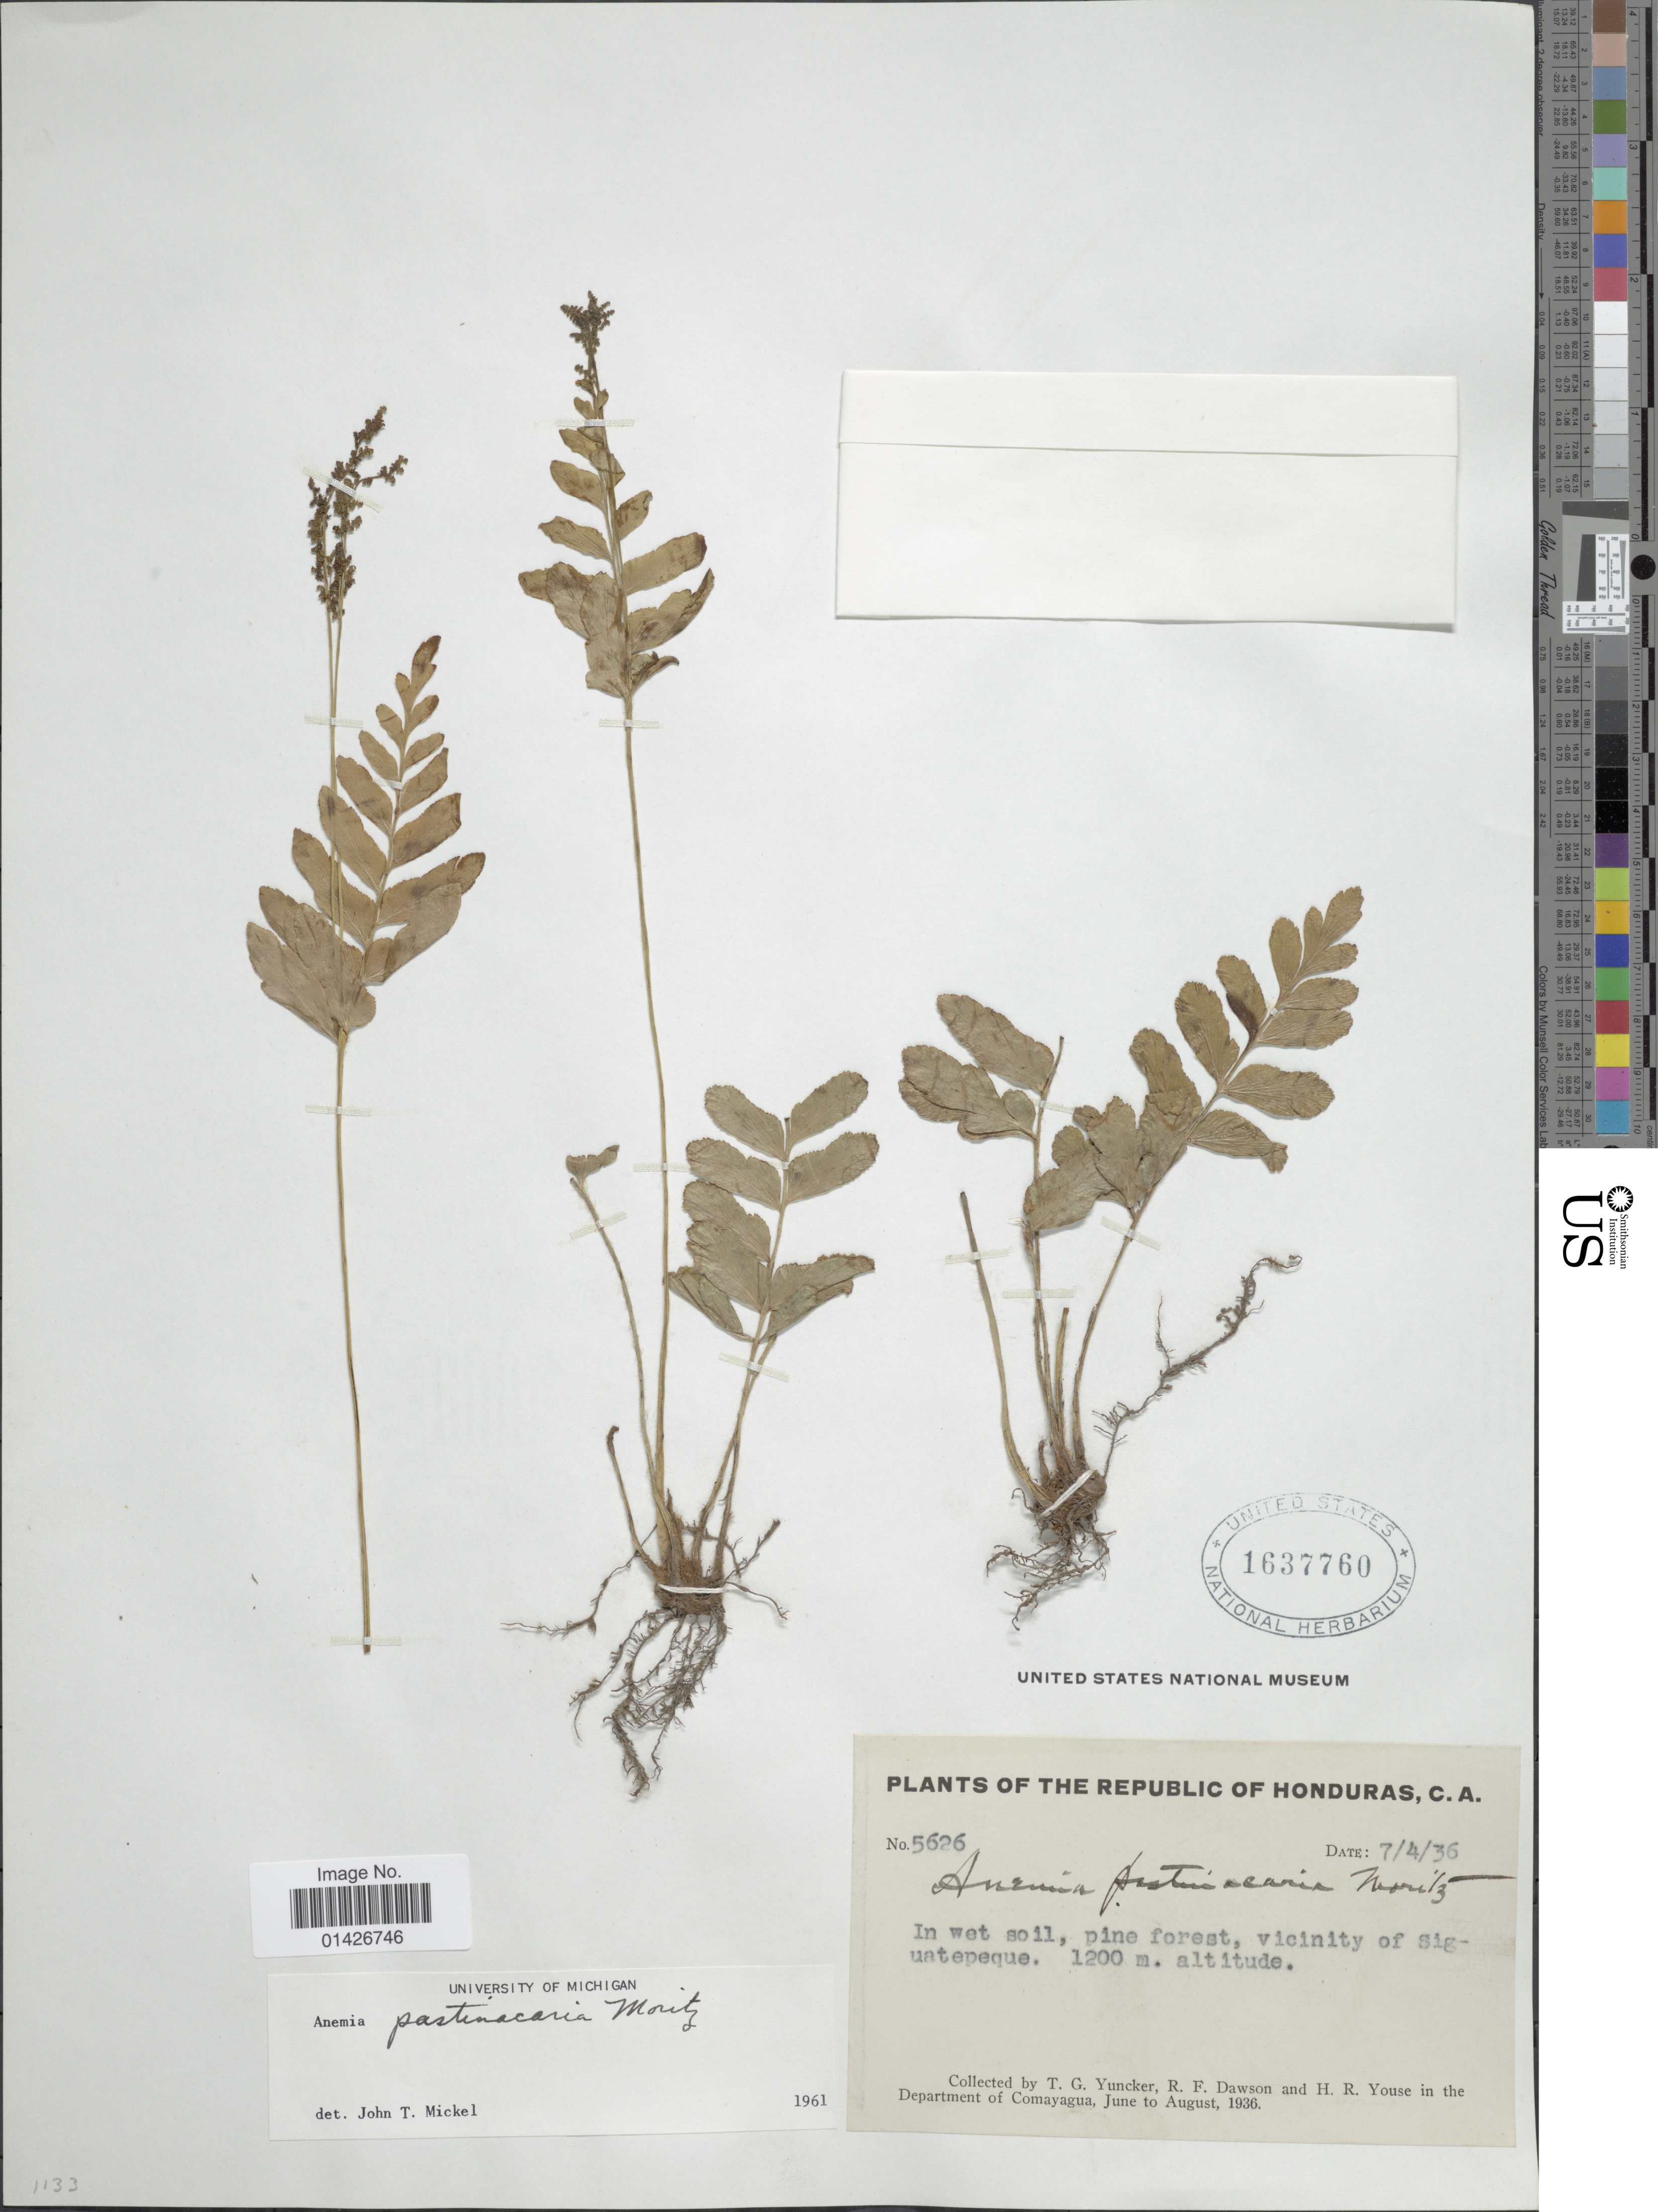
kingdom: Plantae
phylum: Tracheophyta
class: Polypodiopsida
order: Schizaeales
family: Anemiaceae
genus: Anemia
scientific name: Anemia pastinacaria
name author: Moritz ex Prantl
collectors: T. G. Yuncker & R. F. Dawson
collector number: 5626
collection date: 1936-04-07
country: Honduras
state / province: Comayagua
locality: Vicinity of Siguatepeque, In the department of Comayagua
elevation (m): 1200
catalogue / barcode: US 1637760